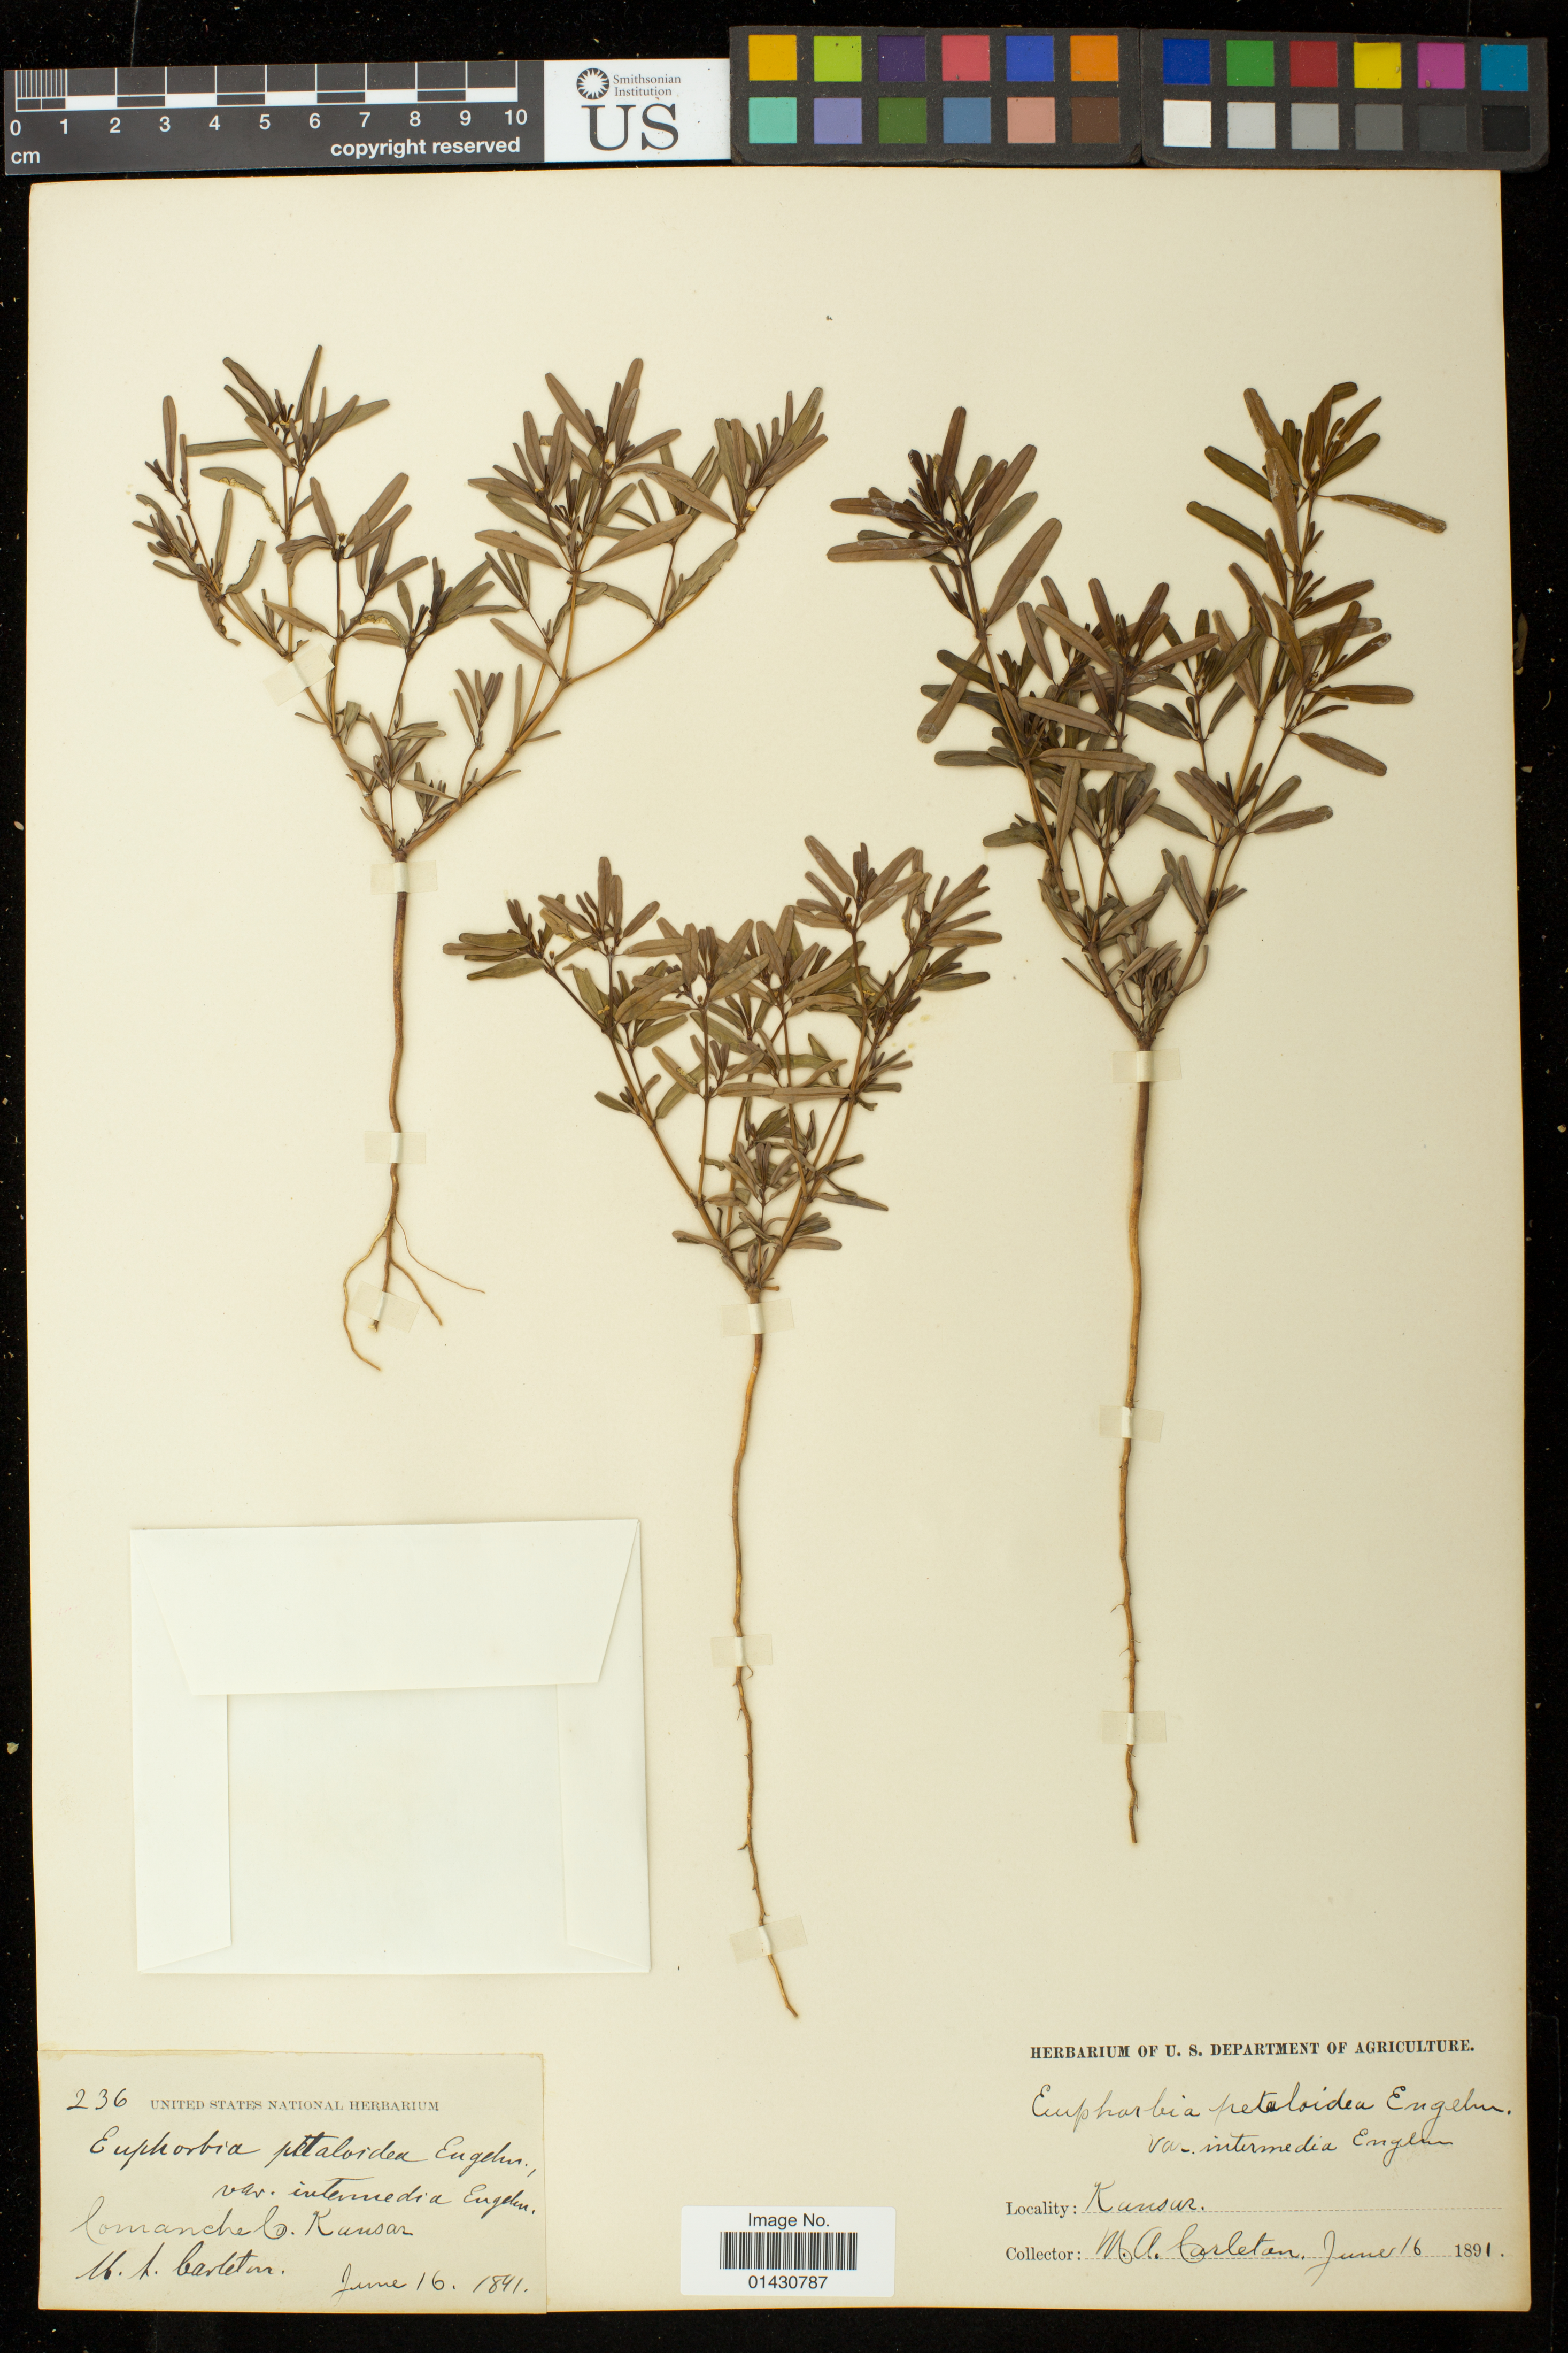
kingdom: Plantae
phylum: Tracheophyta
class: Magnoliopsida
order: Malpighiales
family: Euphorbiaceae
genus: Euphorbia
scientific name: Euphorbia missurica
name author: Raf.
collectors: M. A. Carleton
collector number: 236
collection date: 1841-06-16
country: United States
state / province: Kansas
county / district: Comanche